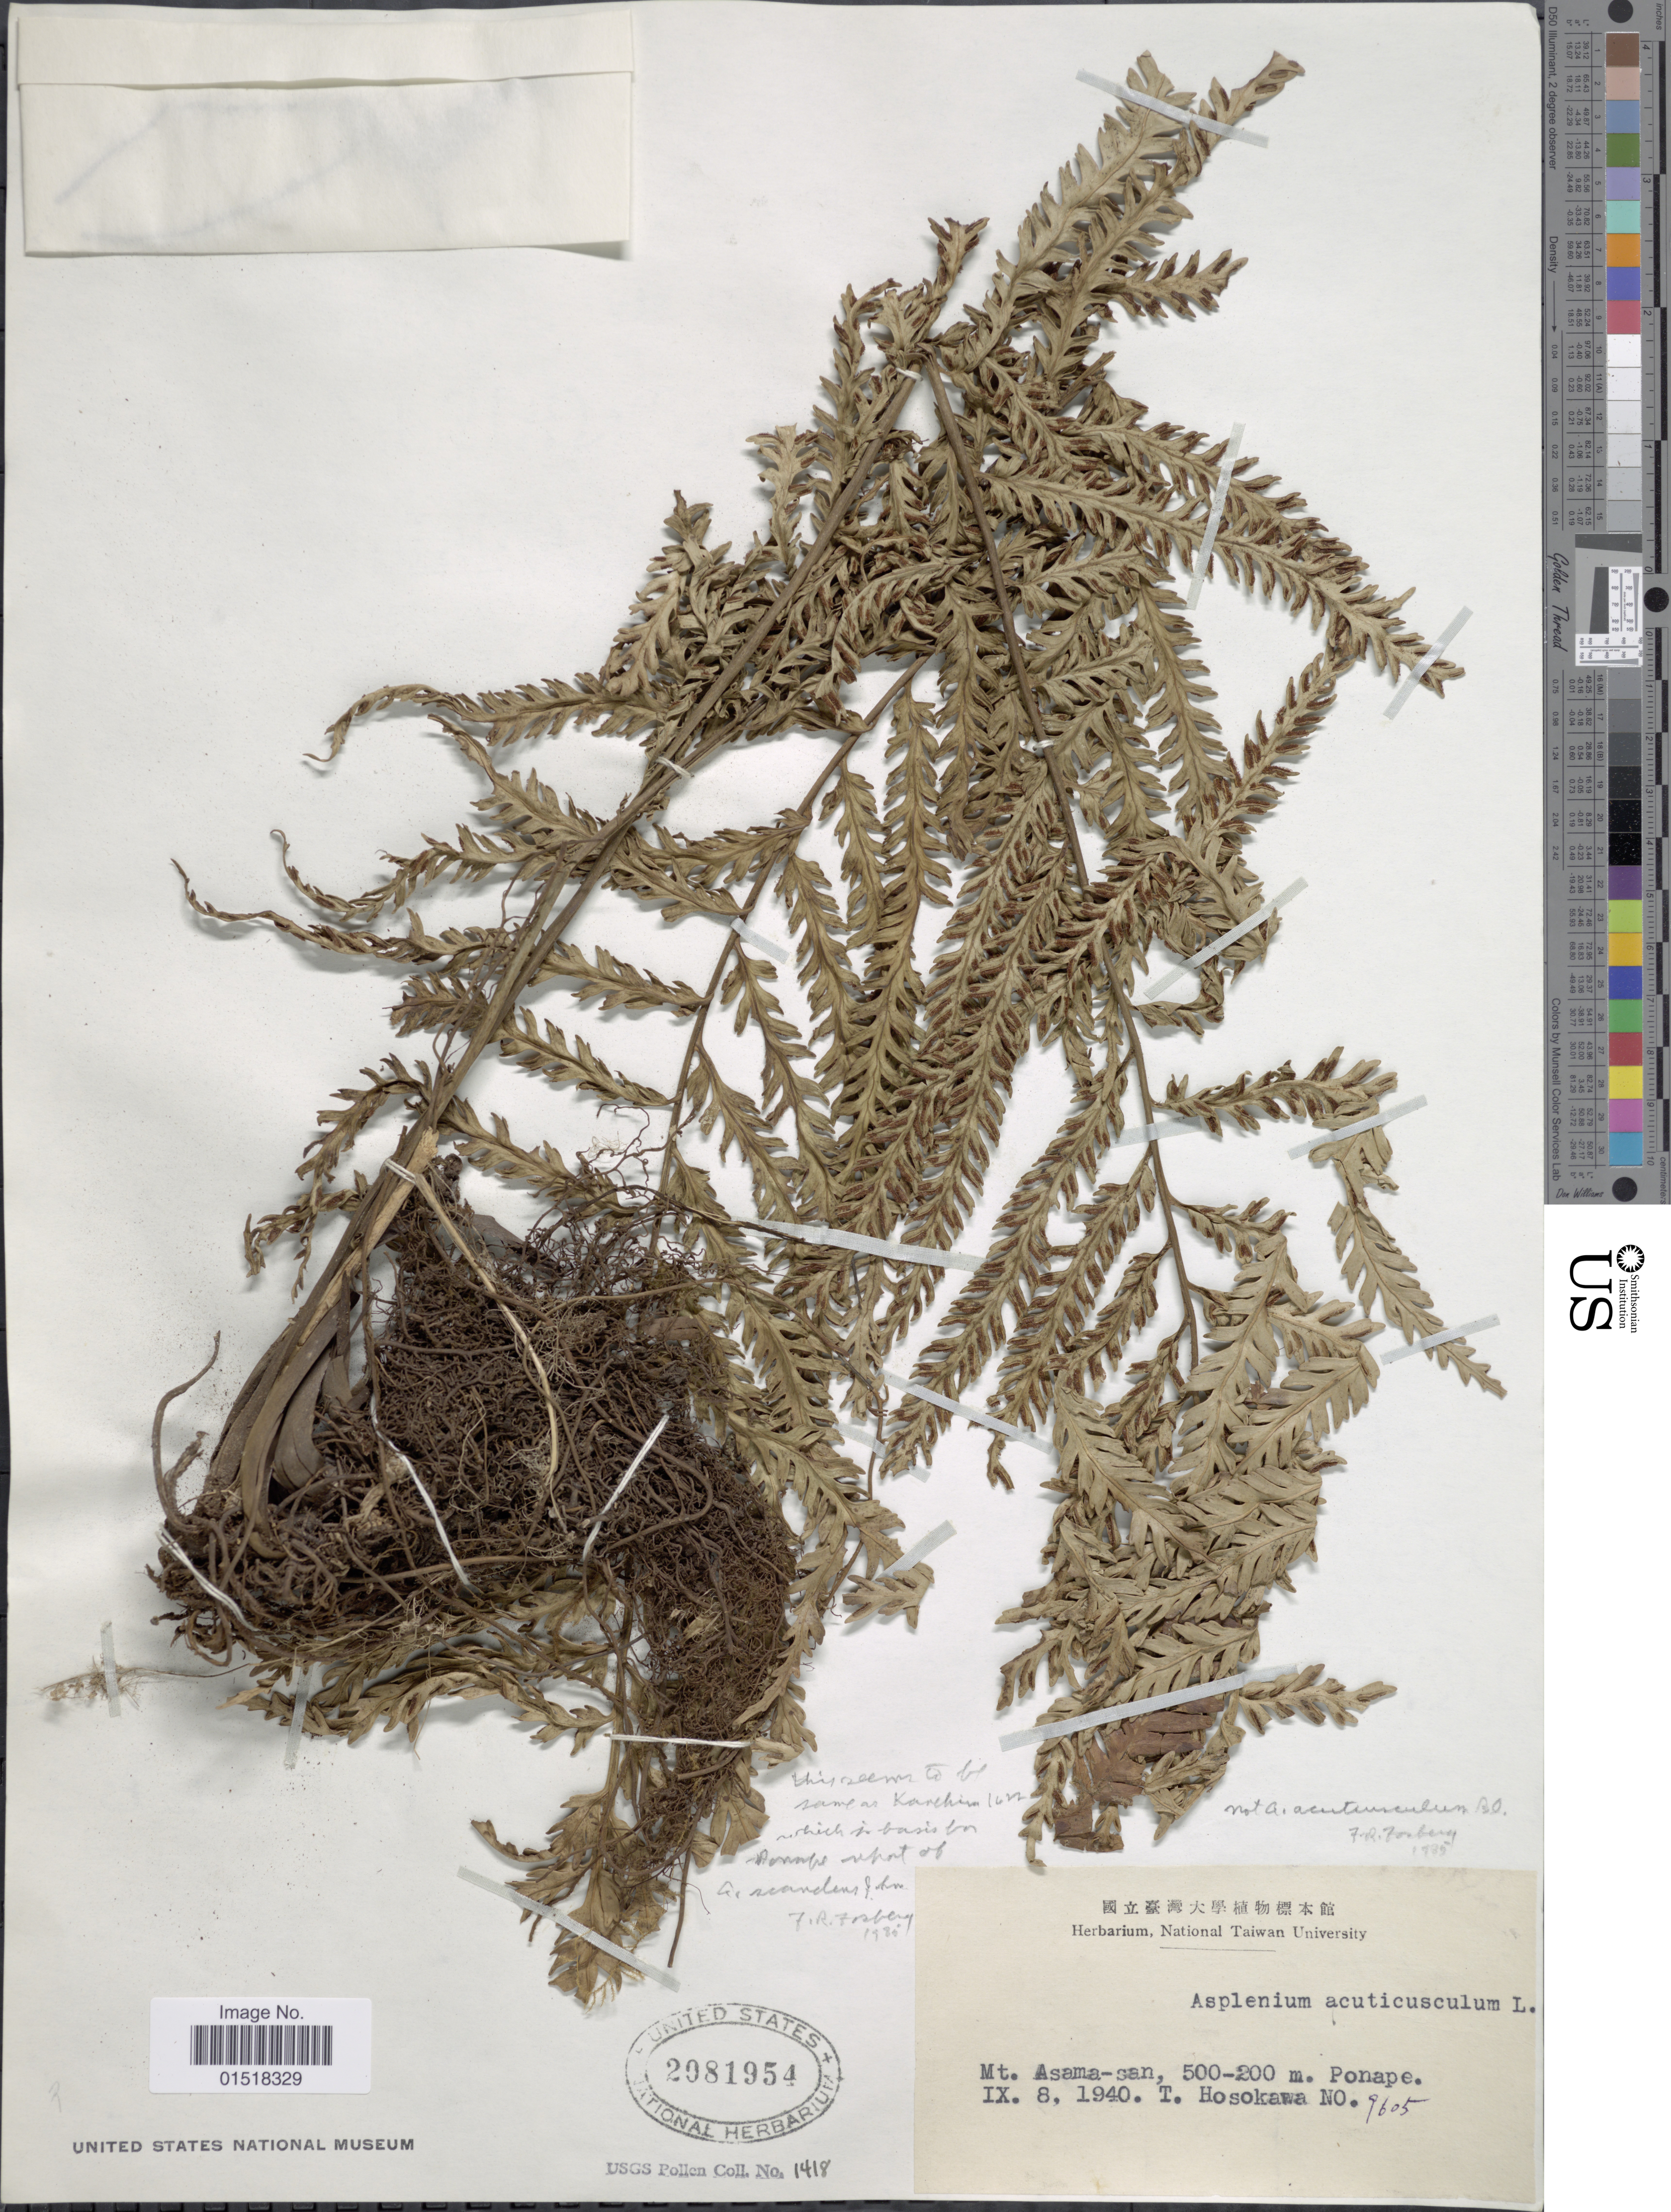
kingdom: Plantae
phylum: Tracheophyta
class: Polypodiopsida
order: Polypodiales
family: Aspleniaceae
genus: Asplenium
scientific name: Asplenium scandens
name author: J. Sm. ex Mett.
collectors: T. Hosoka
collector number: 9605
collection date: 1940-09-08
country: Micronesia, Federated States of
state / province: Pohnpei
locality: Mt. Asama-san, Ponape.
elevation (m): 200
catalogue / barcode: US 2081954